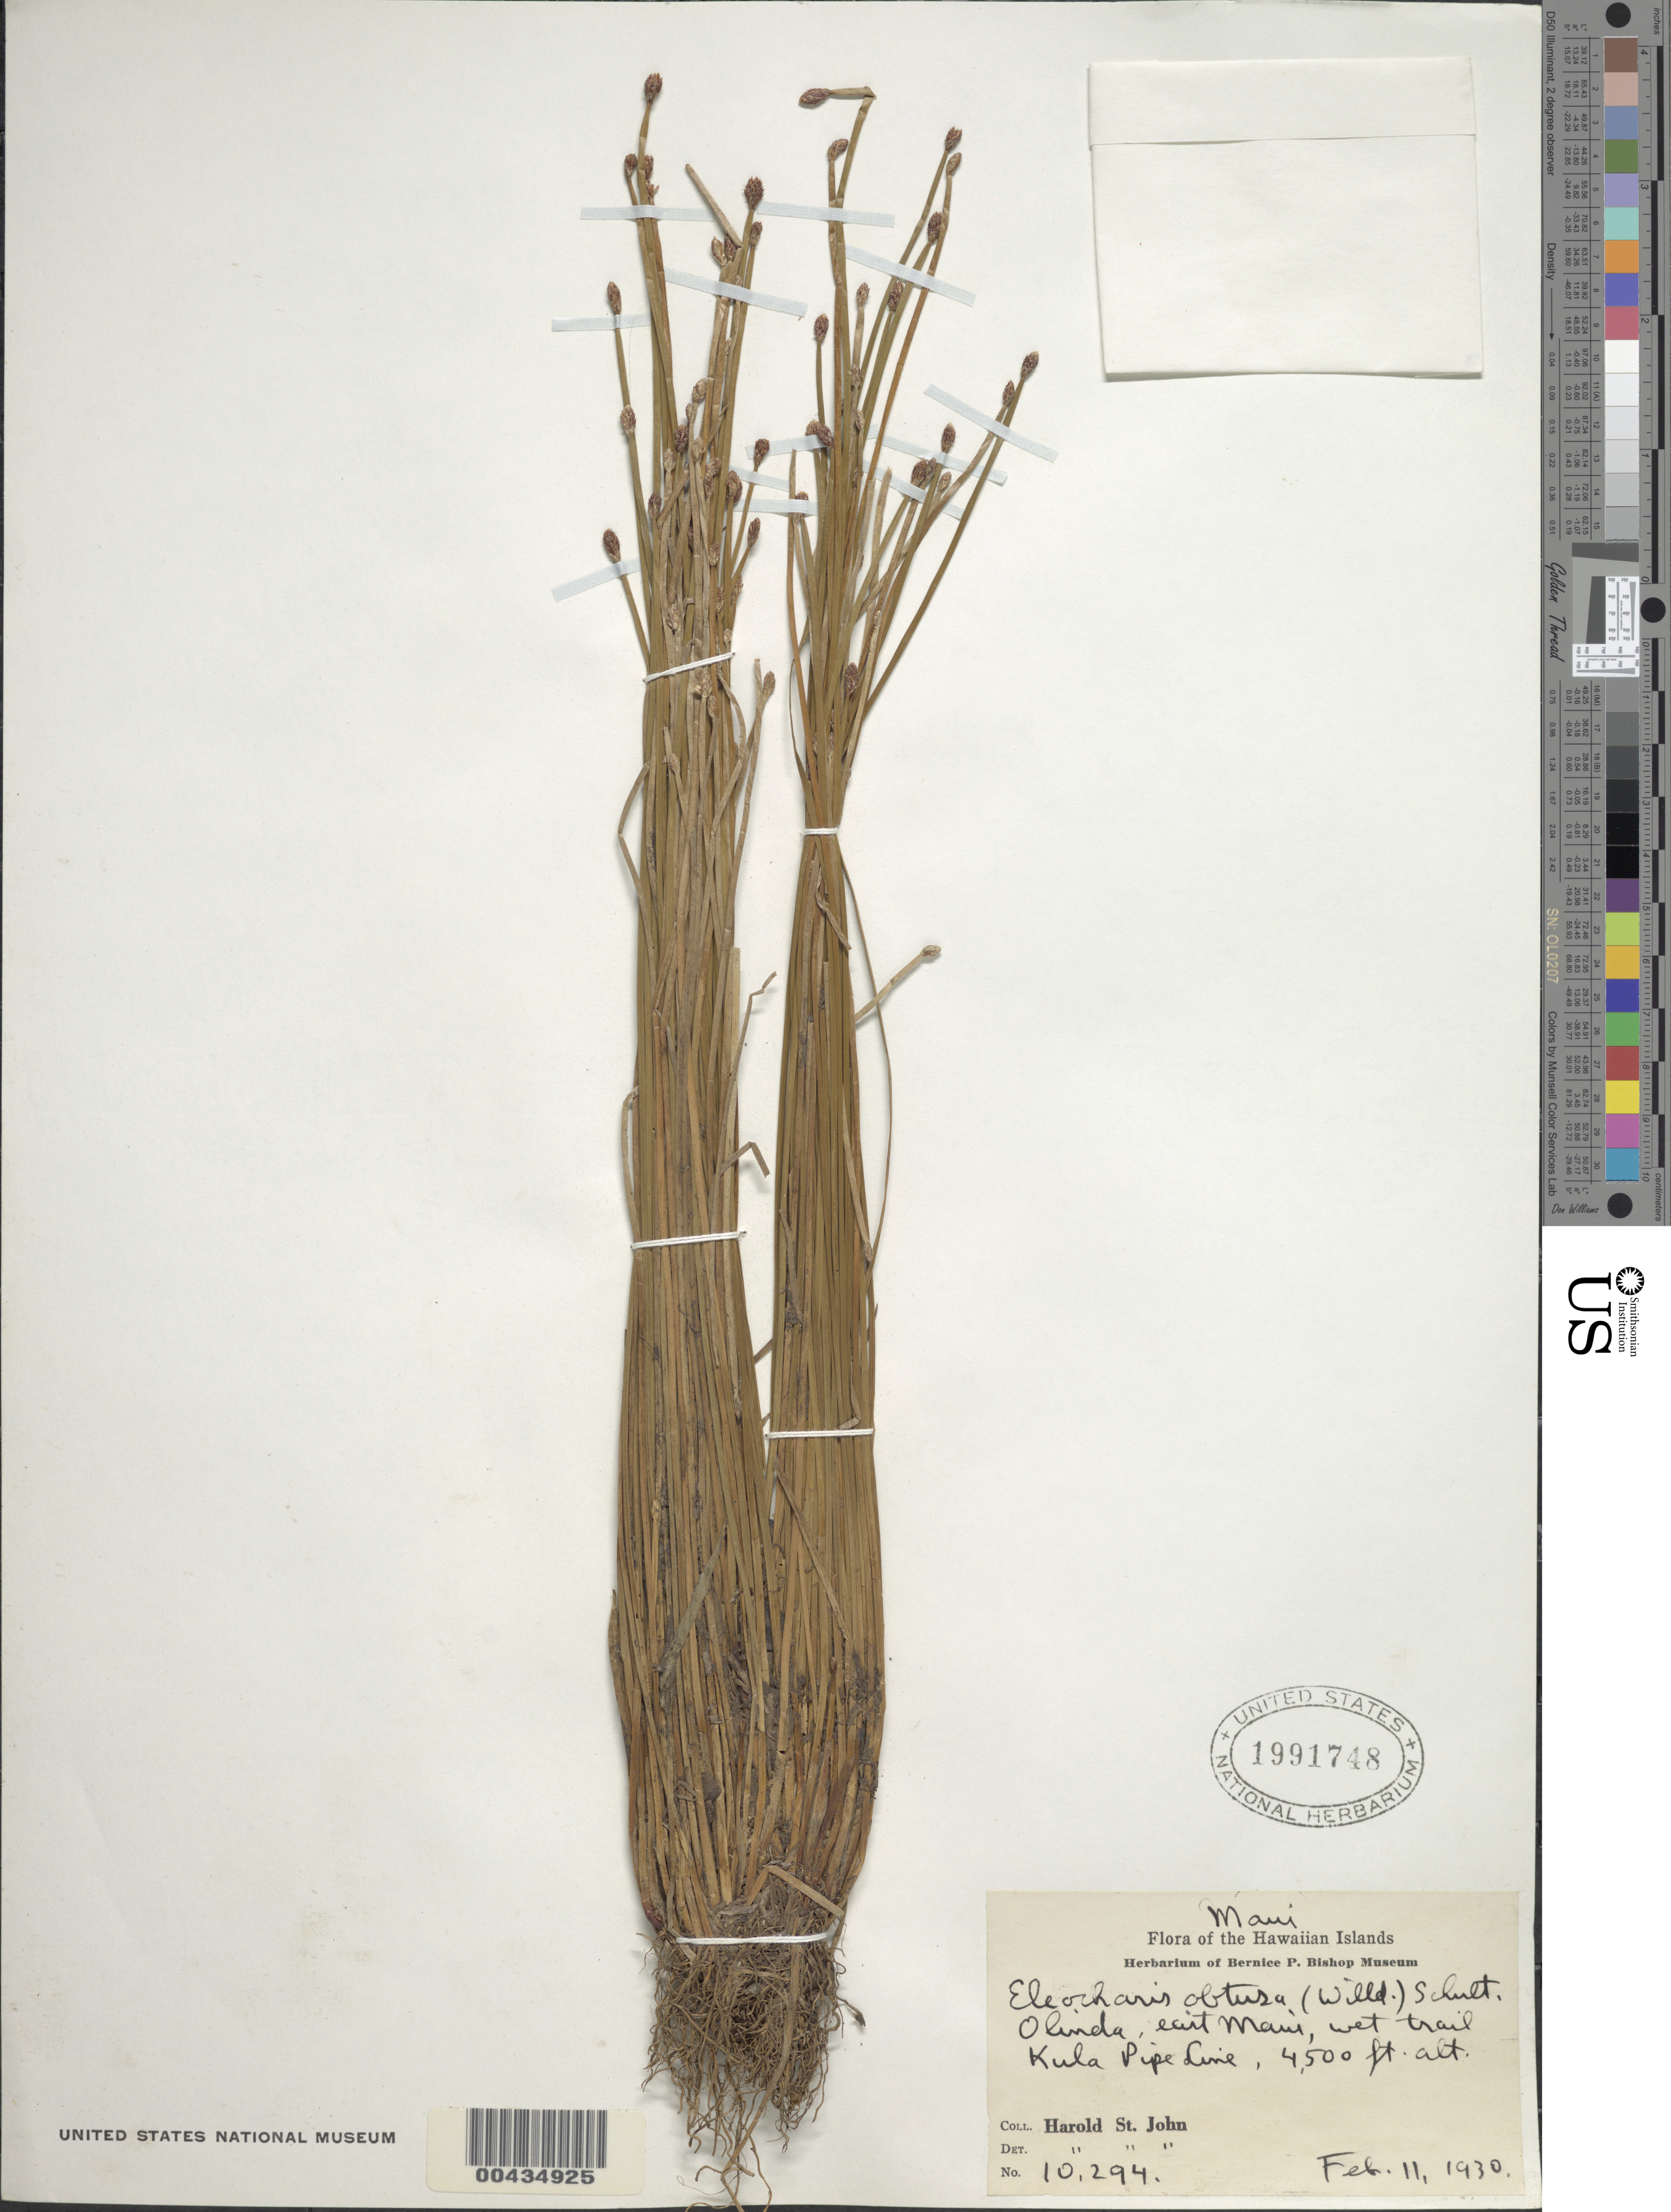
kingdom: Plantae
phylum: Tracheophyta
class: Liliopsida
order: Poales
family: Cyperaceae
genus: Eleocharis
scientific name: Eleocharis obtusa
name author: (Willd.) Schult.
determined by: St. John, H.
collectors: H. St. John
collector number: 10294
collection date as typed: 11 Feb 1930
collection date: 1930-02-11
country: United States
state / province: Hawaii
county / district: Maui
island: Maui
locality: Olinda, east Maui, Kula Pipe Line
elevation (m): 1372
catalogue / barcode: US 1991748